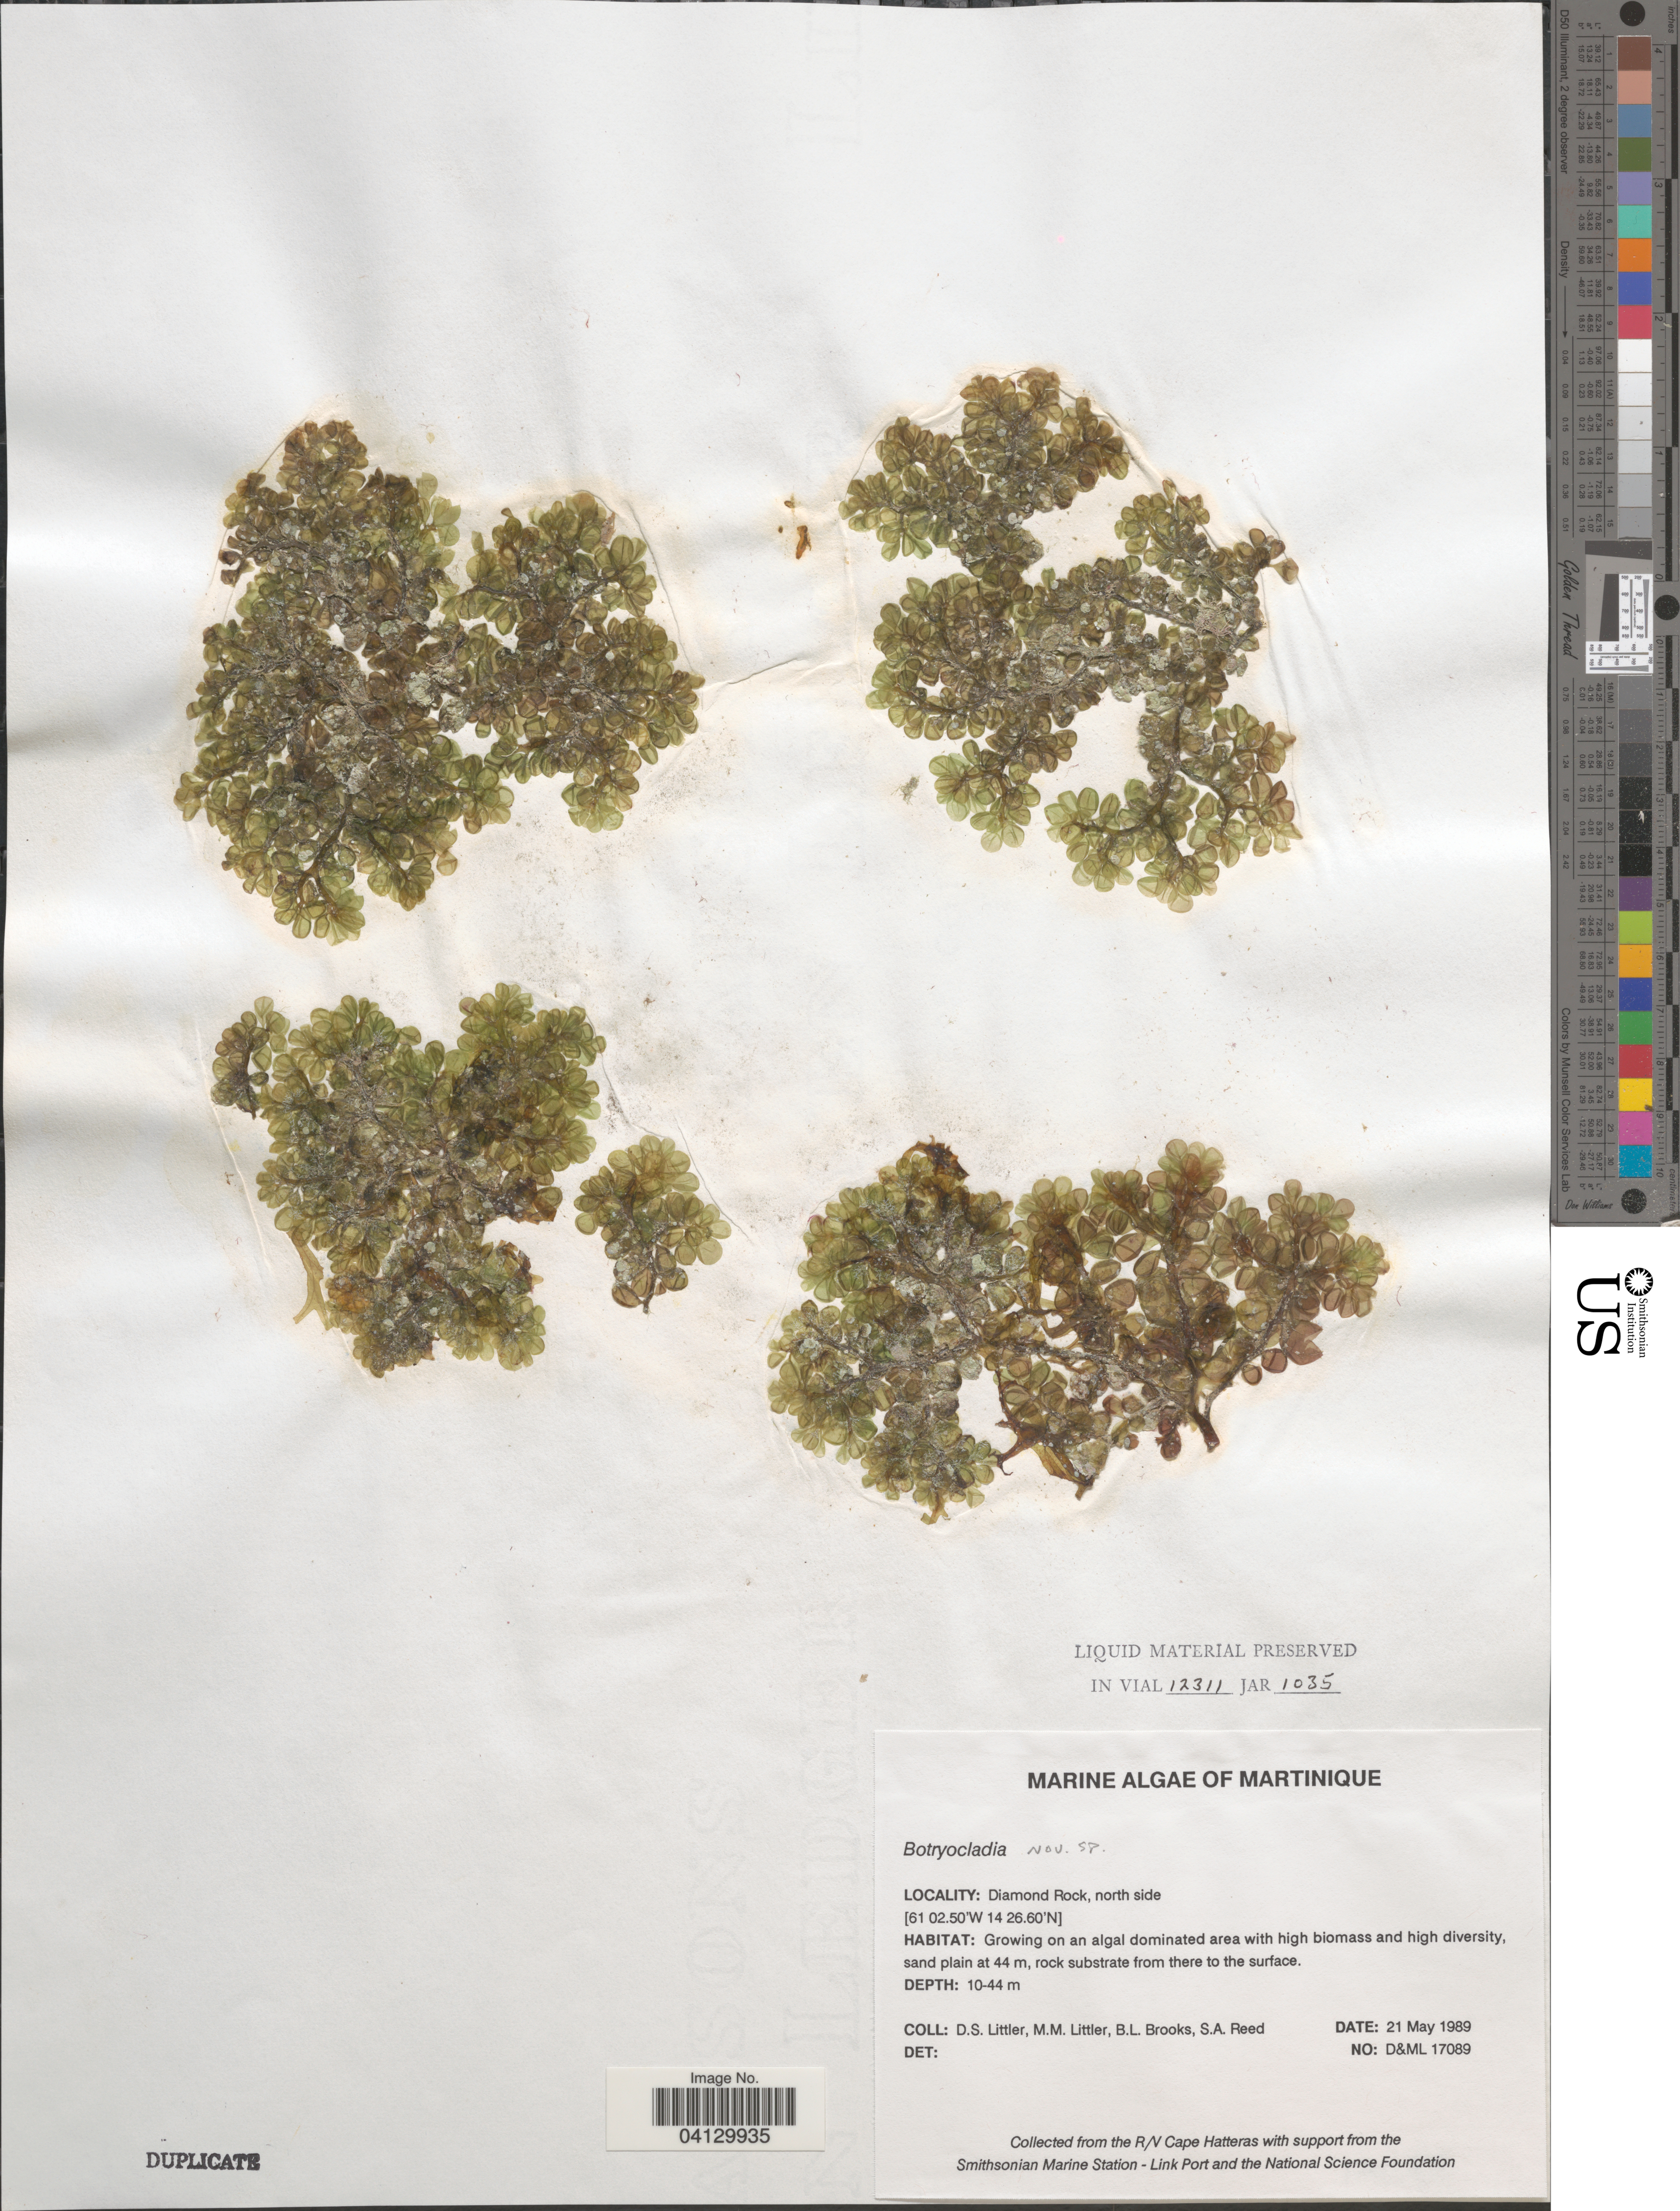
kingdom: Plantae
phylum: Rhodophyta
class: Florideophyceae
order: Rhodymeniales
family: Rhodymeniaceae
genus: Botryocladia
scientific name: Botryocladia occidentalis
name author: (Børgesen) Kylin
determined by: Ballantine, D. L.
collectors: D. S. Littler, B. Brooks & S. Reed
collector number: D&ML17089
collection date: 1989-05-21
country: Martinique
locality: Diamond Rock, north side.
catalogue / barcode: US 328796